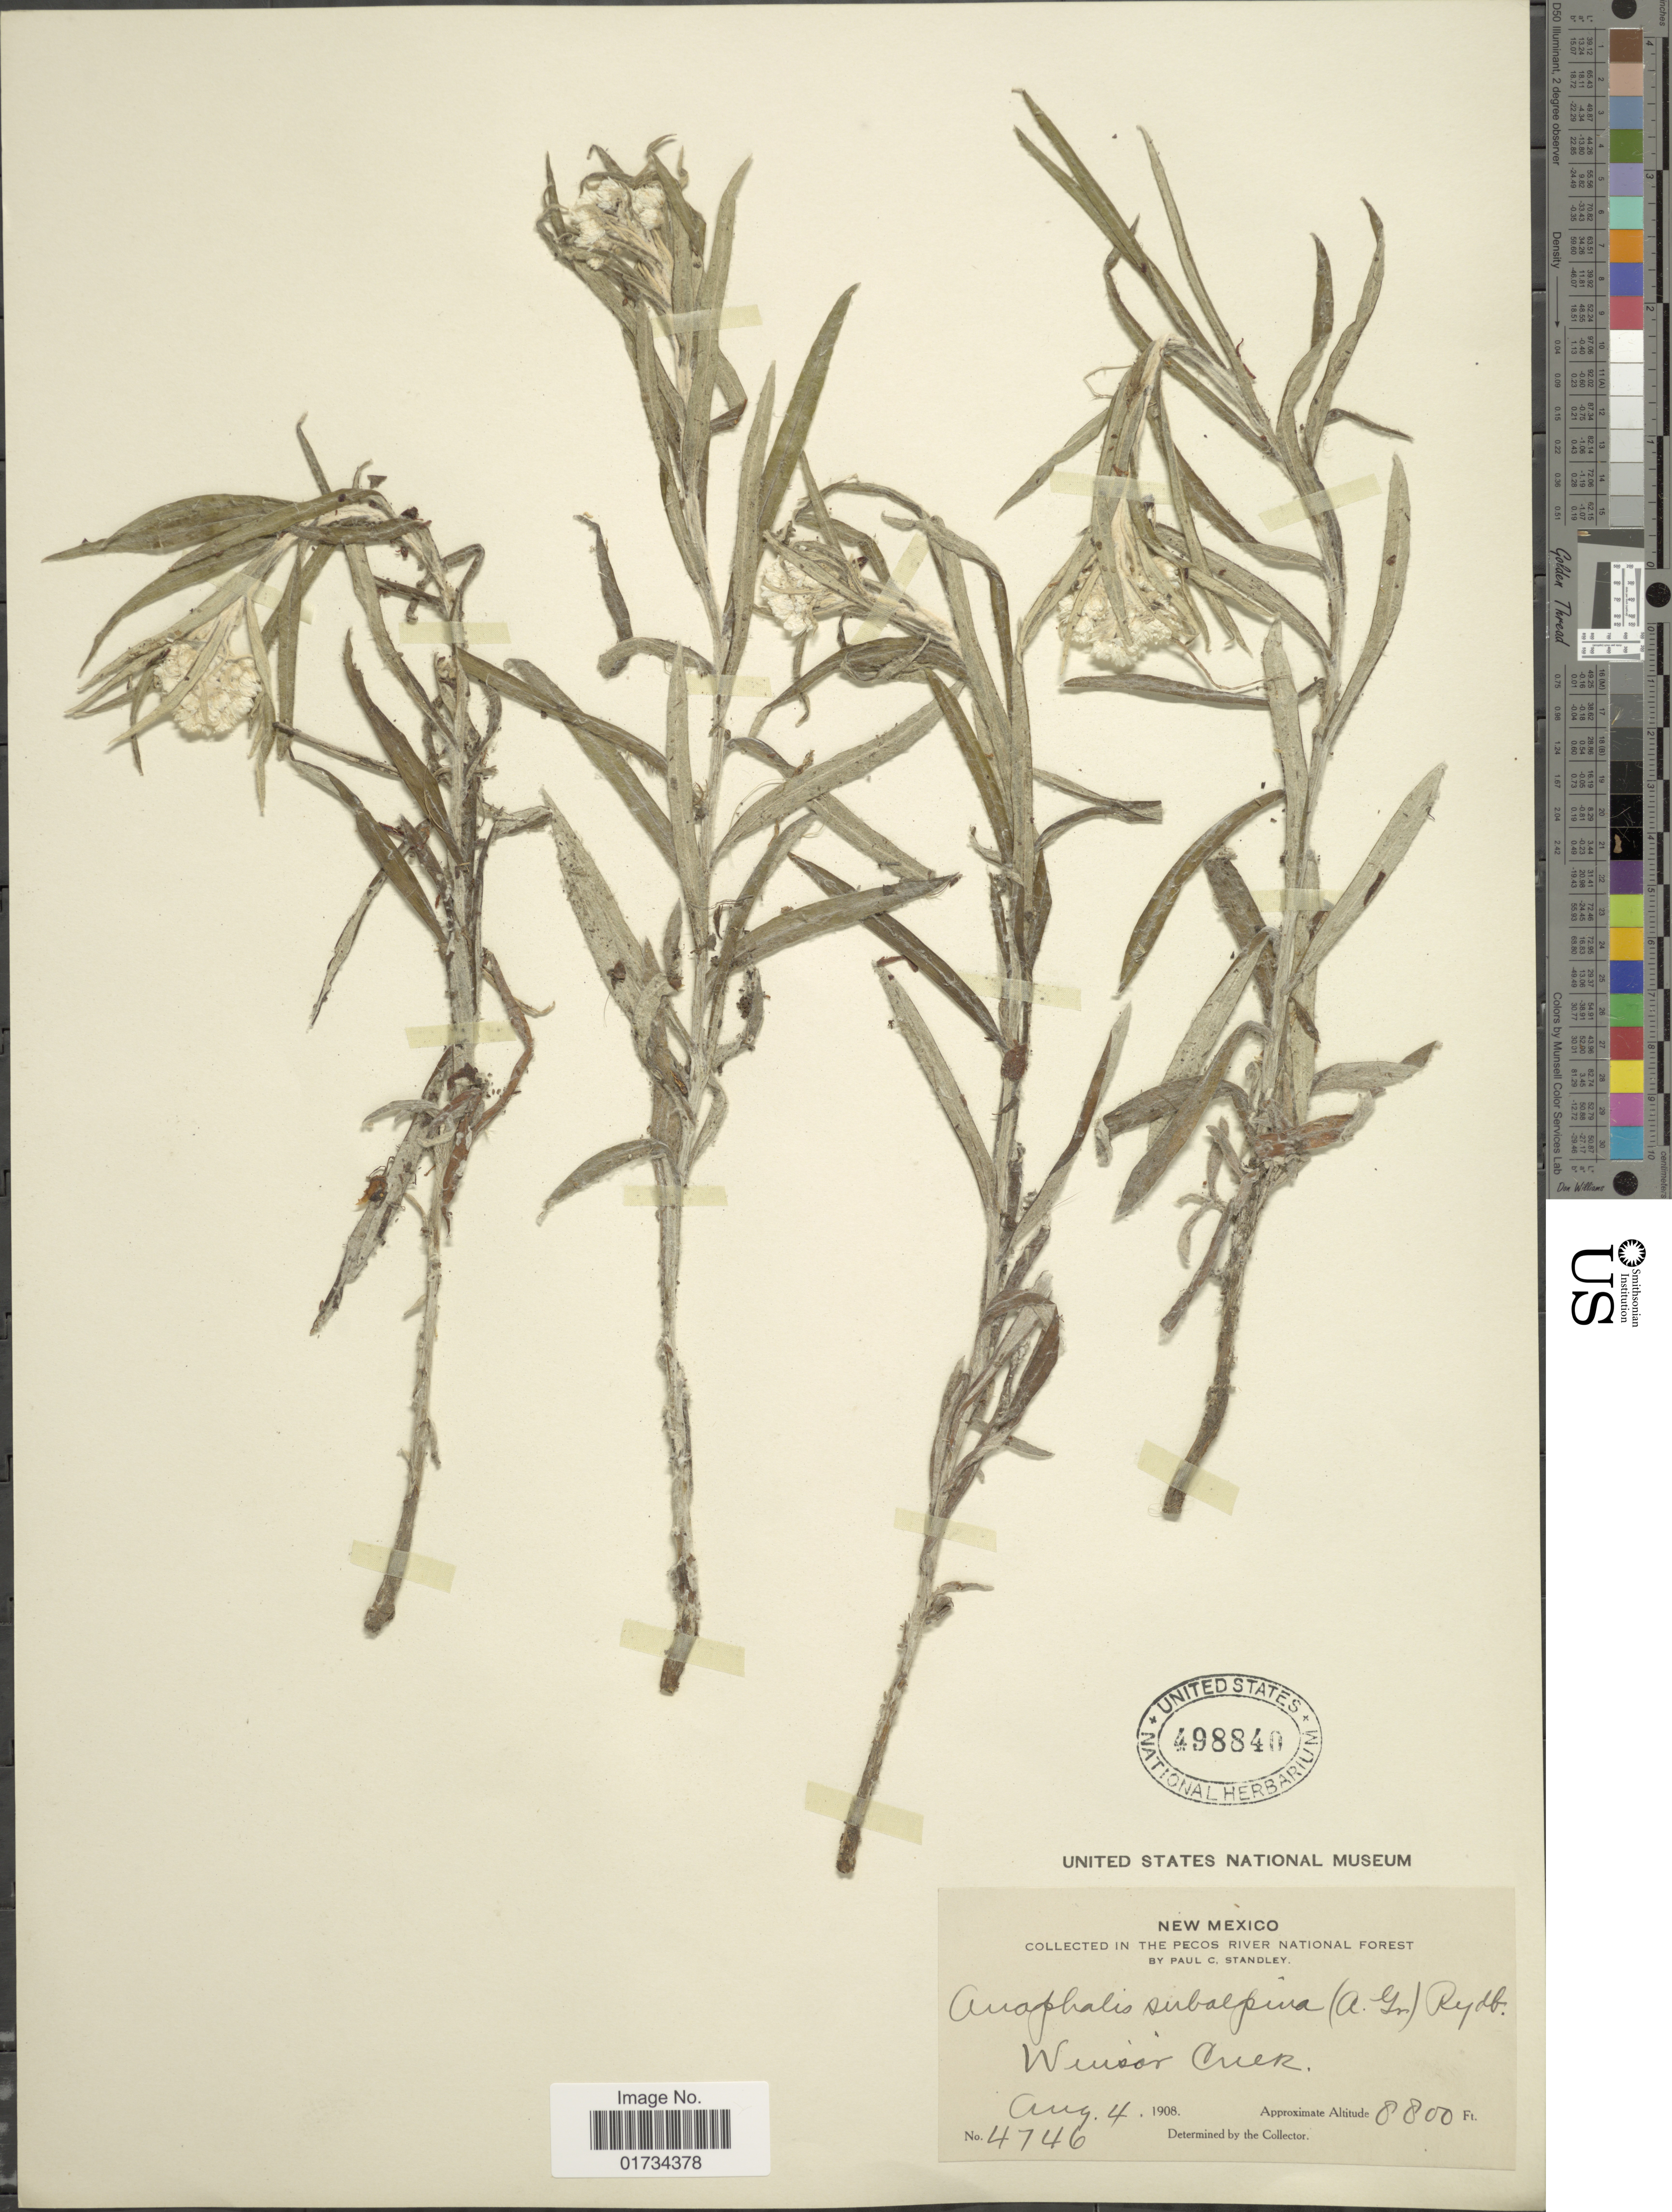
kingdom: Plantae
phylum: Tracheophyta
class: Magnoliopsida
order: Asterales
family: Asteraceae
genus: Anaphalis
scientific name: Anaphalis subalpina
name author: (A. Gray) Rydb.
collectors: P. C. Standley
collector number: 4746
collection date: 1908-08-04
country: United States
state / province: New Mexico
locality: New Mexico. in the Pecos River National Forest. Winsor's Creek.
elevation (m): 2682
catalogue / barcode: US 498840